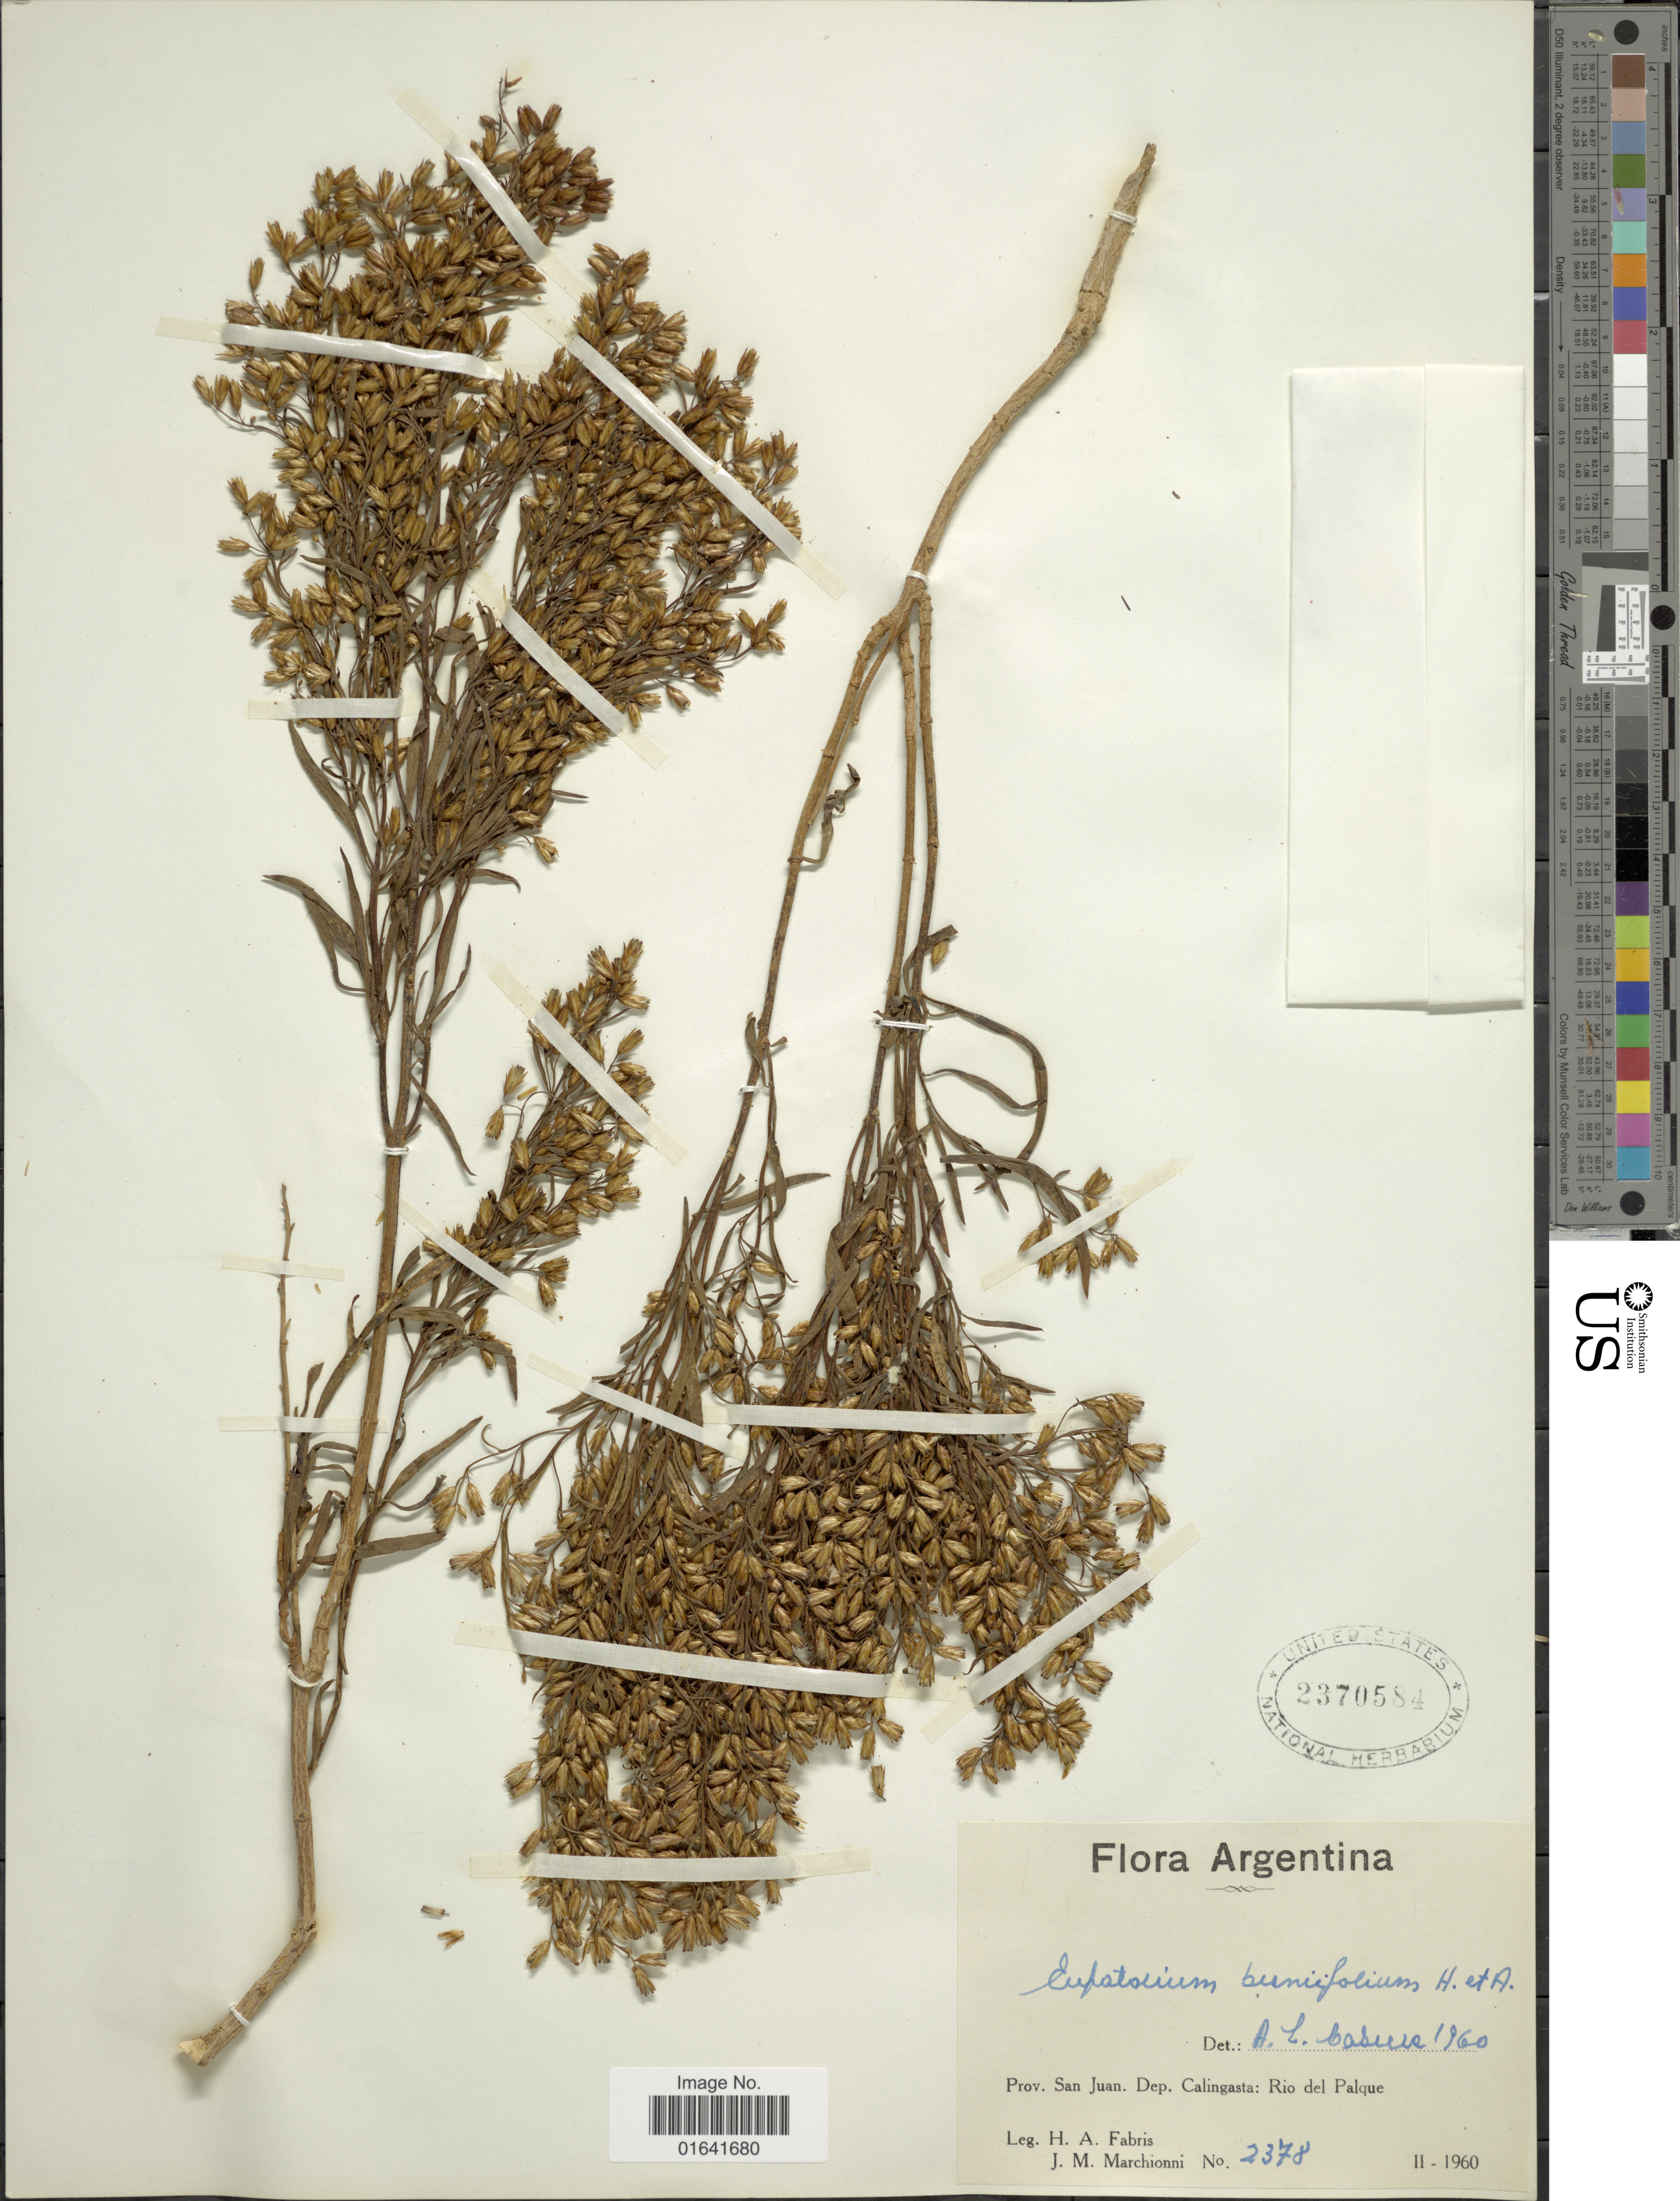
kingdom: Plantae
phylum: Tracheophyta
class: Magnoliopsida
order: Asterales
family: Asteraceae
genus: Acanthostyles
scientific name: Acanthostyles buniifolius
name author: (Hook. & Arn.) R.M. King & H. Rob.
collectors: H. A. Fabris & J. Marchionni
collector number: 2378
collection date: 1960-02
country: Argentina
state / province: San Juan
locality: Dep. Calingasta: Rio del Palque.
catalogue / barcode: US 2370584